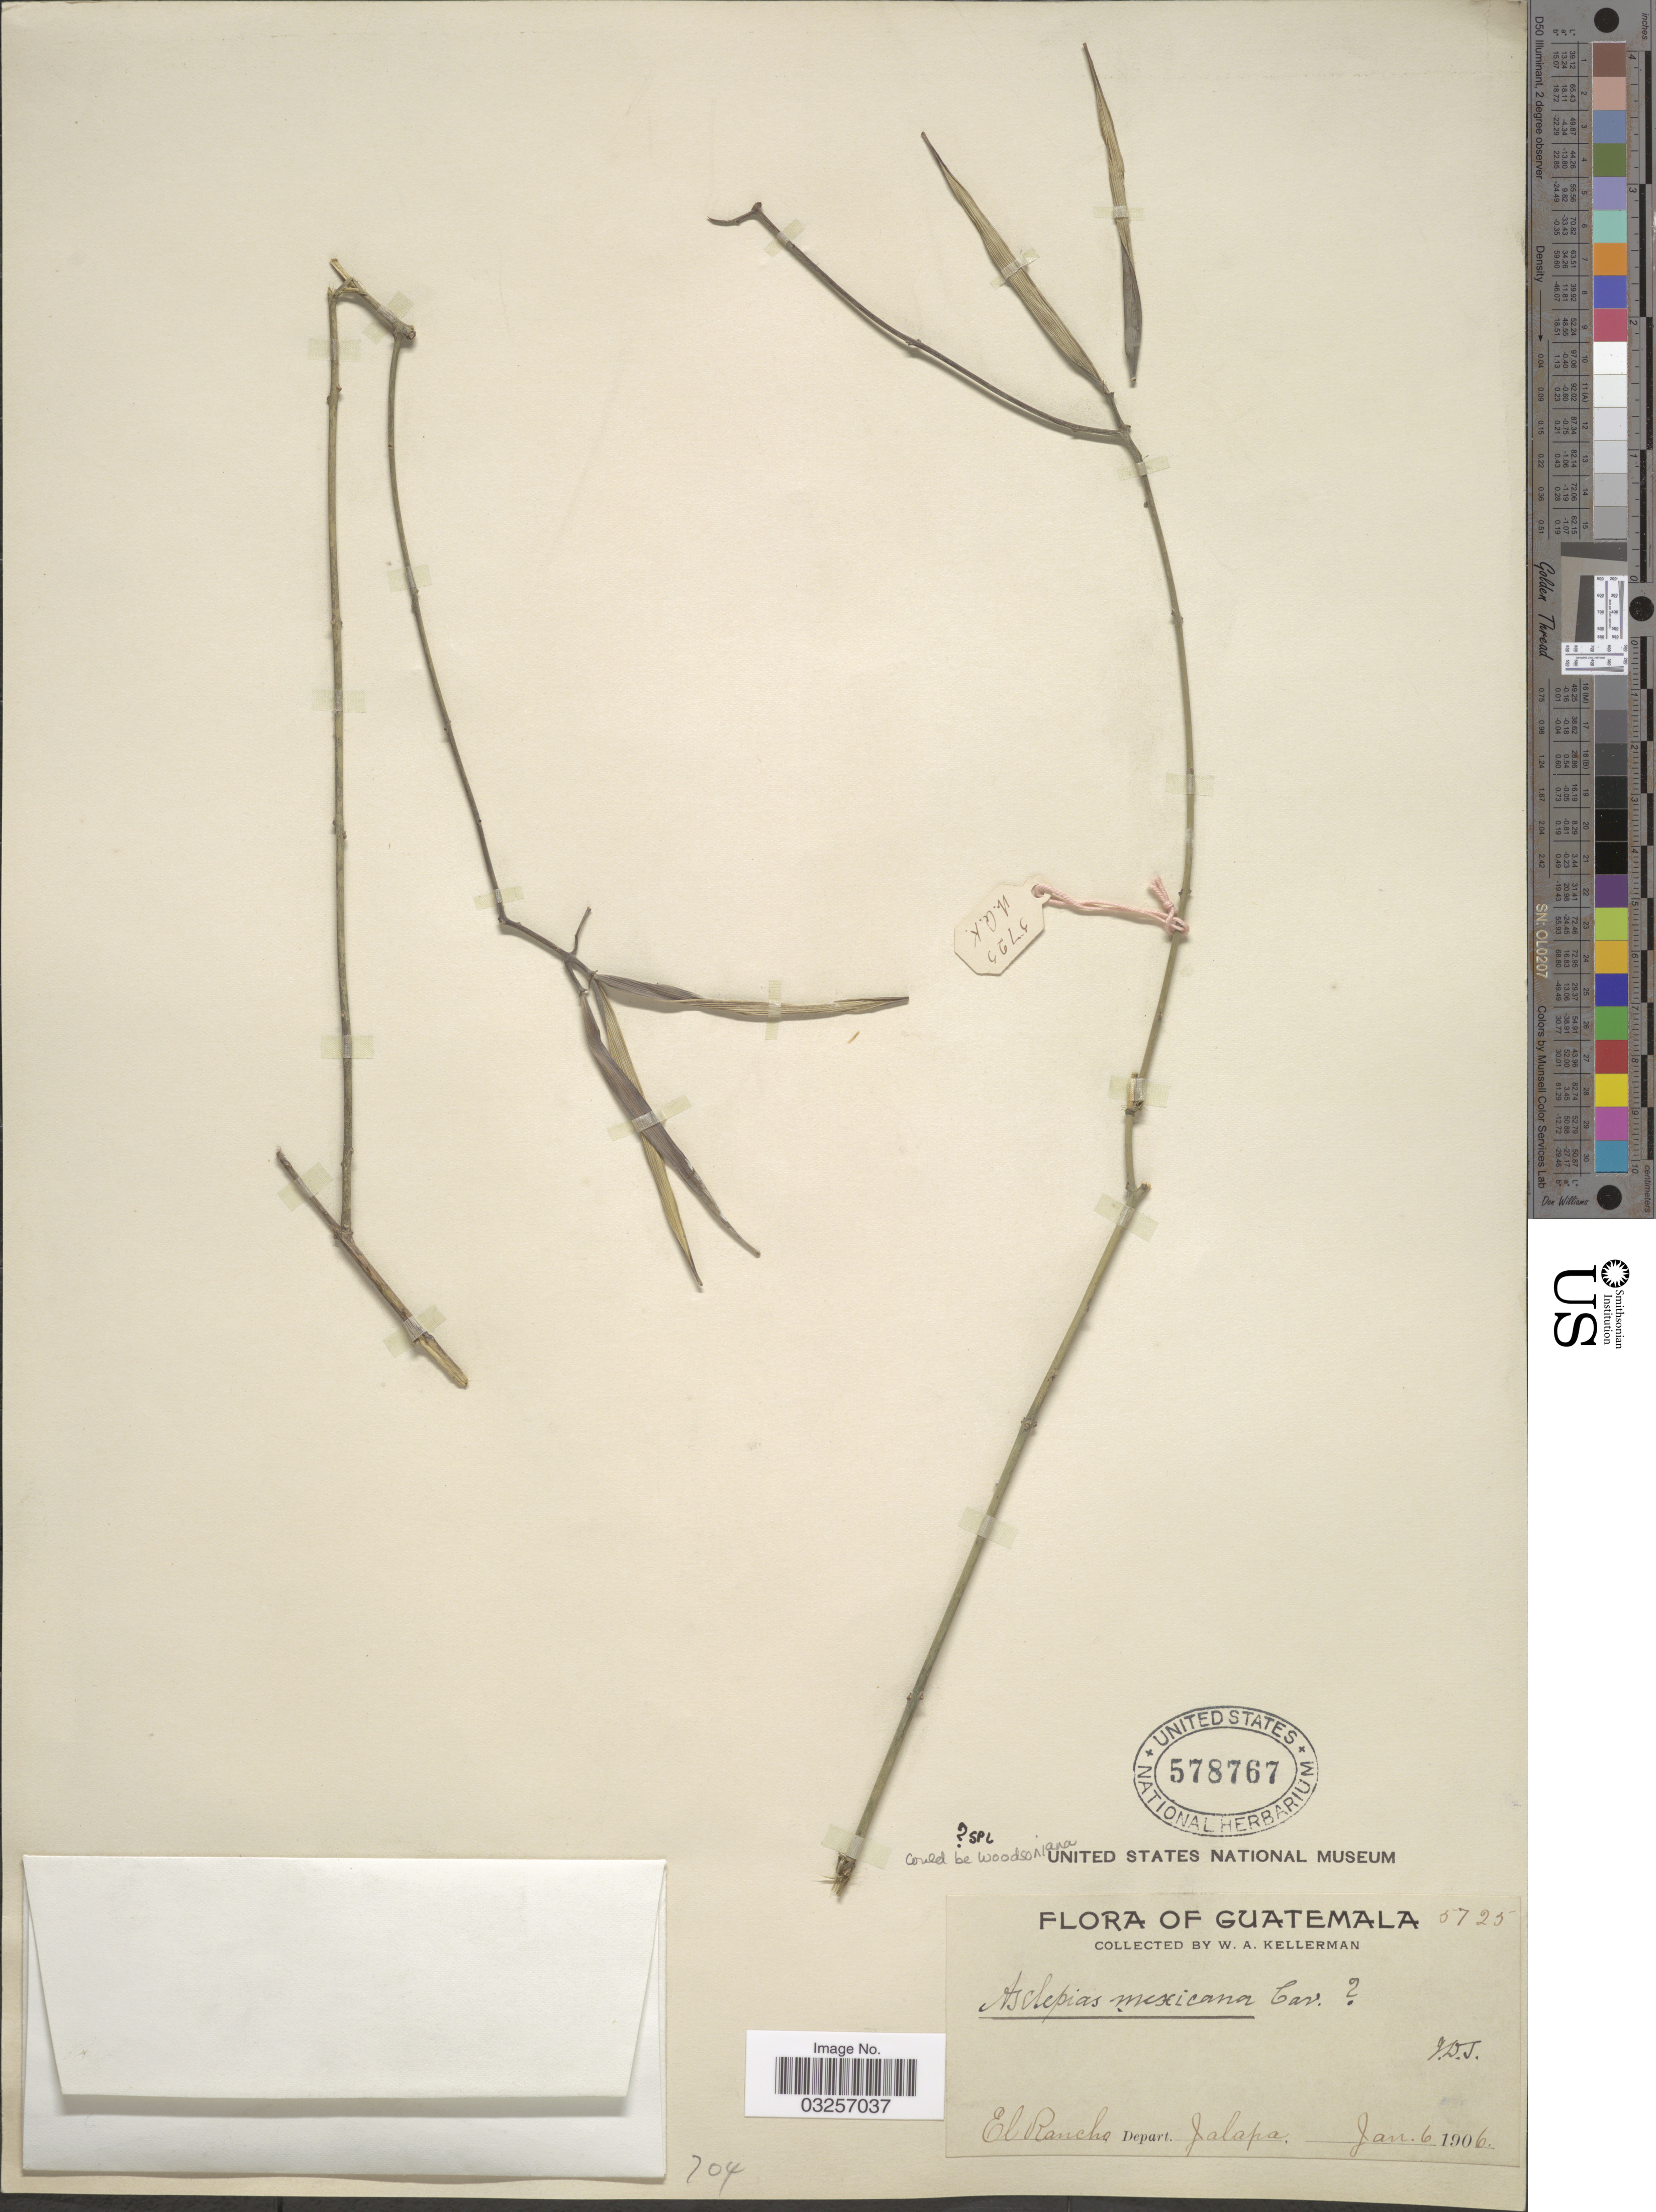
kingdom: Plantae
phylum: Tracheophyta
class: Magnoliopsida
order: Gentianales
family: Apocynaceae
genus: Asclepias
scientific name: Asclepias mexicana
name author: Cav.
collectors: W. Kellerman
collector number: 5725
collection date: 1906-01-06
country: Guatemala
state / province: Jalapa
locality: El Rancho, Depart. Jalapa.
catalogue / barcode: US 578767